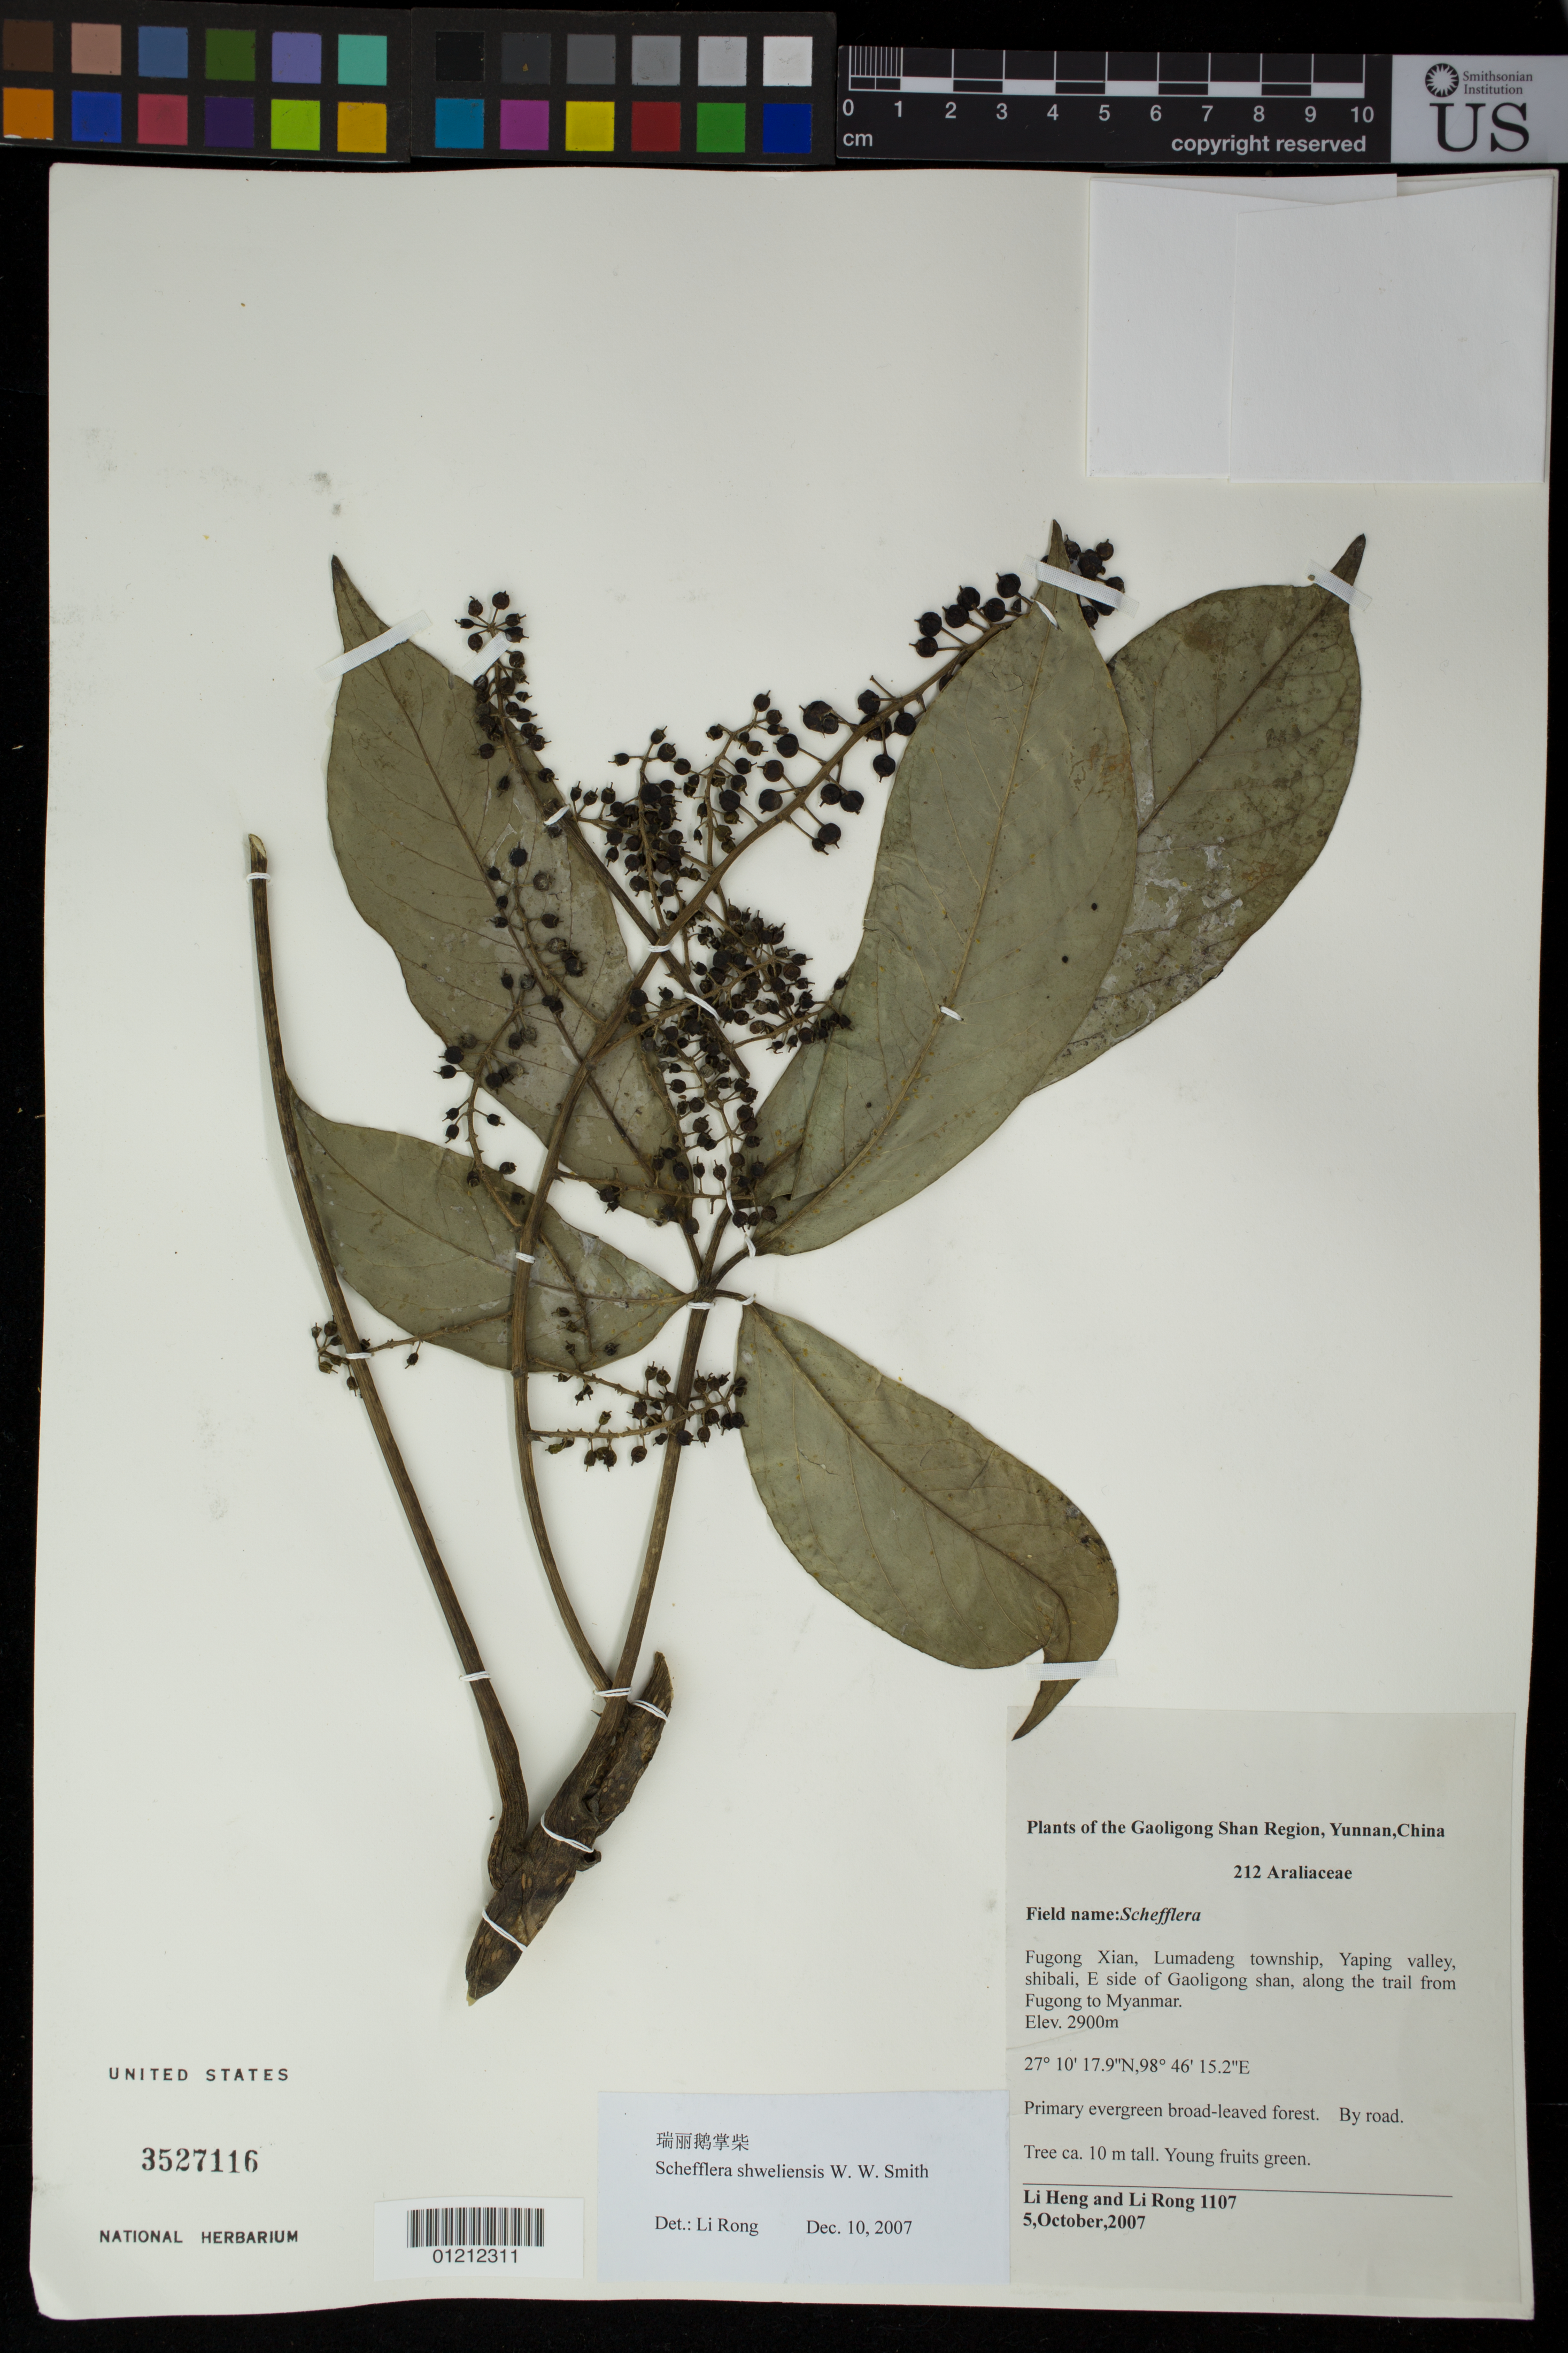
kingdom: Plantae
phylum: Tracheophyta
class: Magnoliopsida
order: Apiales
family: Araliaceae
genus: Schefflera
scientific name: Schefflera shweliensis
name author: W.W. Sm.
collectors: L. Heng & R. Li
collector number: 1107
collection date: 2007-10-05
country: China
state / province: Yunnan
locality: Fugong Xian, Lumadeng township, Yaping valley, shibali, E side of Gaoligong shan, along the trail from Fugong to Myanmar. Primary evergreen broad-leaved forest. By road.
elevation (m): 2900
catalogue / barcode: US 3527116